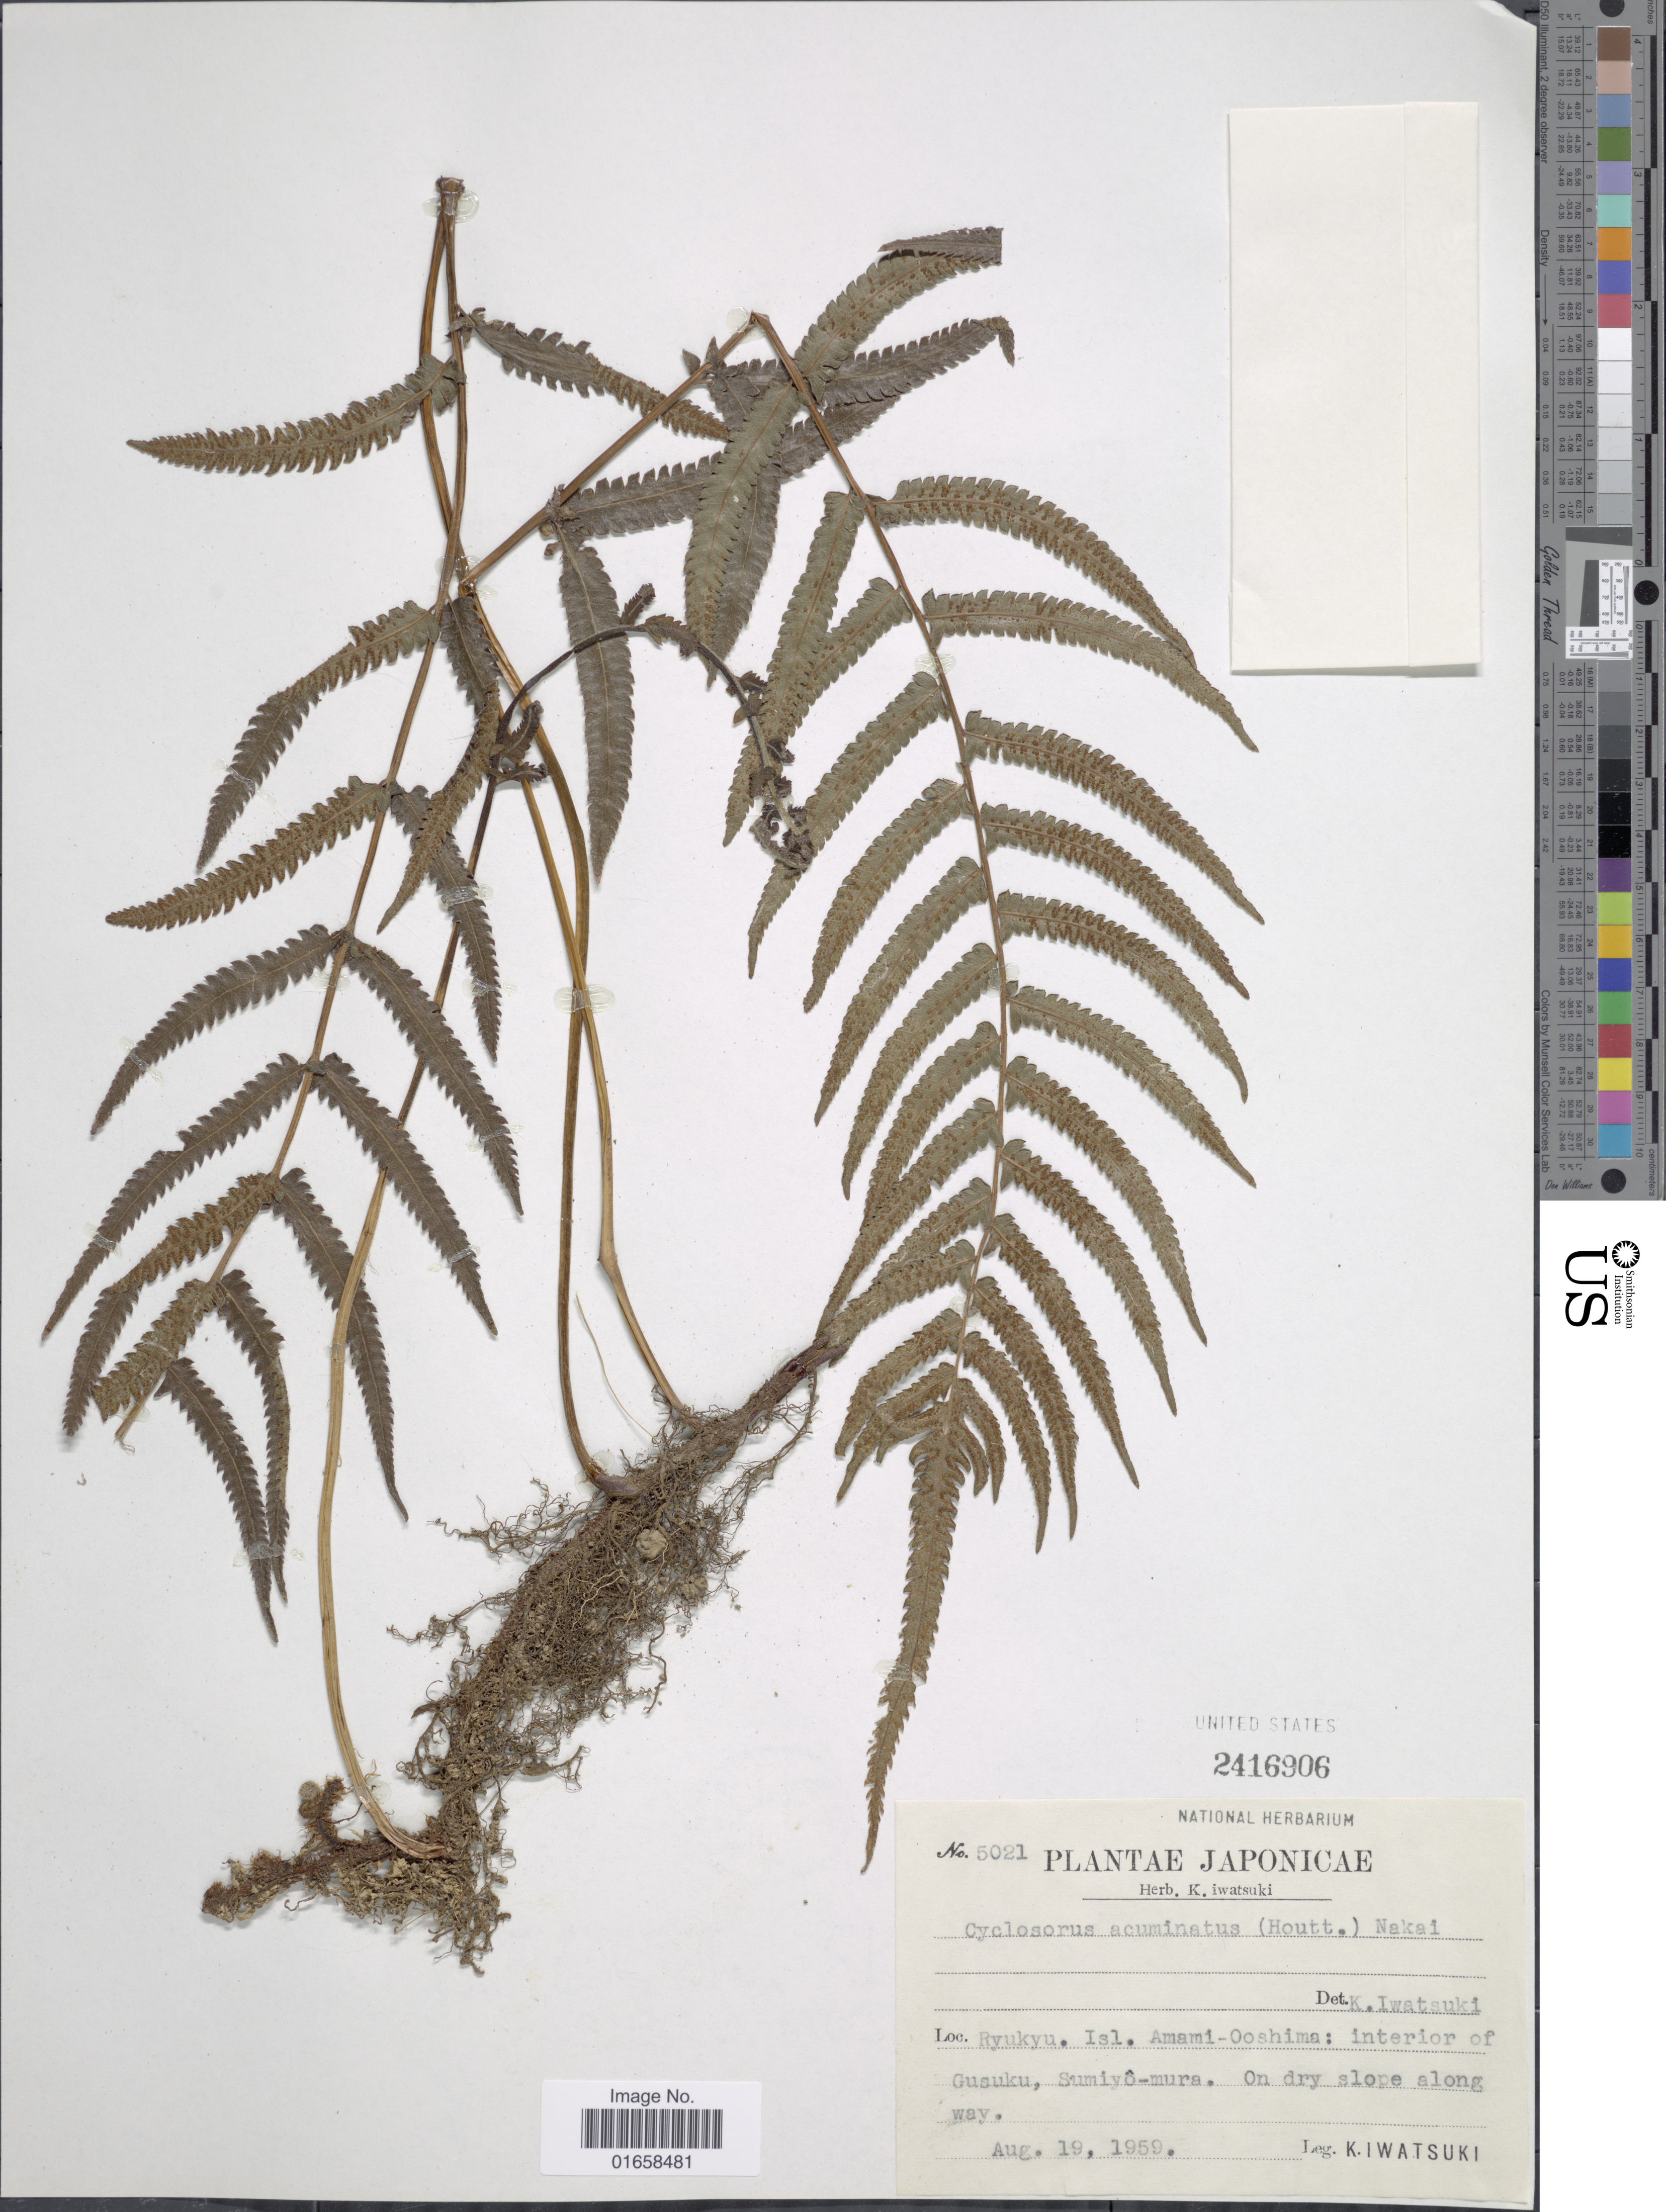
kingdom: Plantae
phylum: Tracheophyta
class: Polypodiopsida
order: Polypodiales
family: Thelypteridaceae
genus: Christella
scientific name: Christella acuminata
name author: (Houtt.) H. Lév.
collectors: K. Iwatsuki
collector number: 5021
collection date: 1959-08-19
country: Japan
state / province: Okinawa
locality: Ryukyu. Isl. Amami-Ooshima: interior of Gusuku, Samiyo-mura.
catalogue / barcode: US 2416906